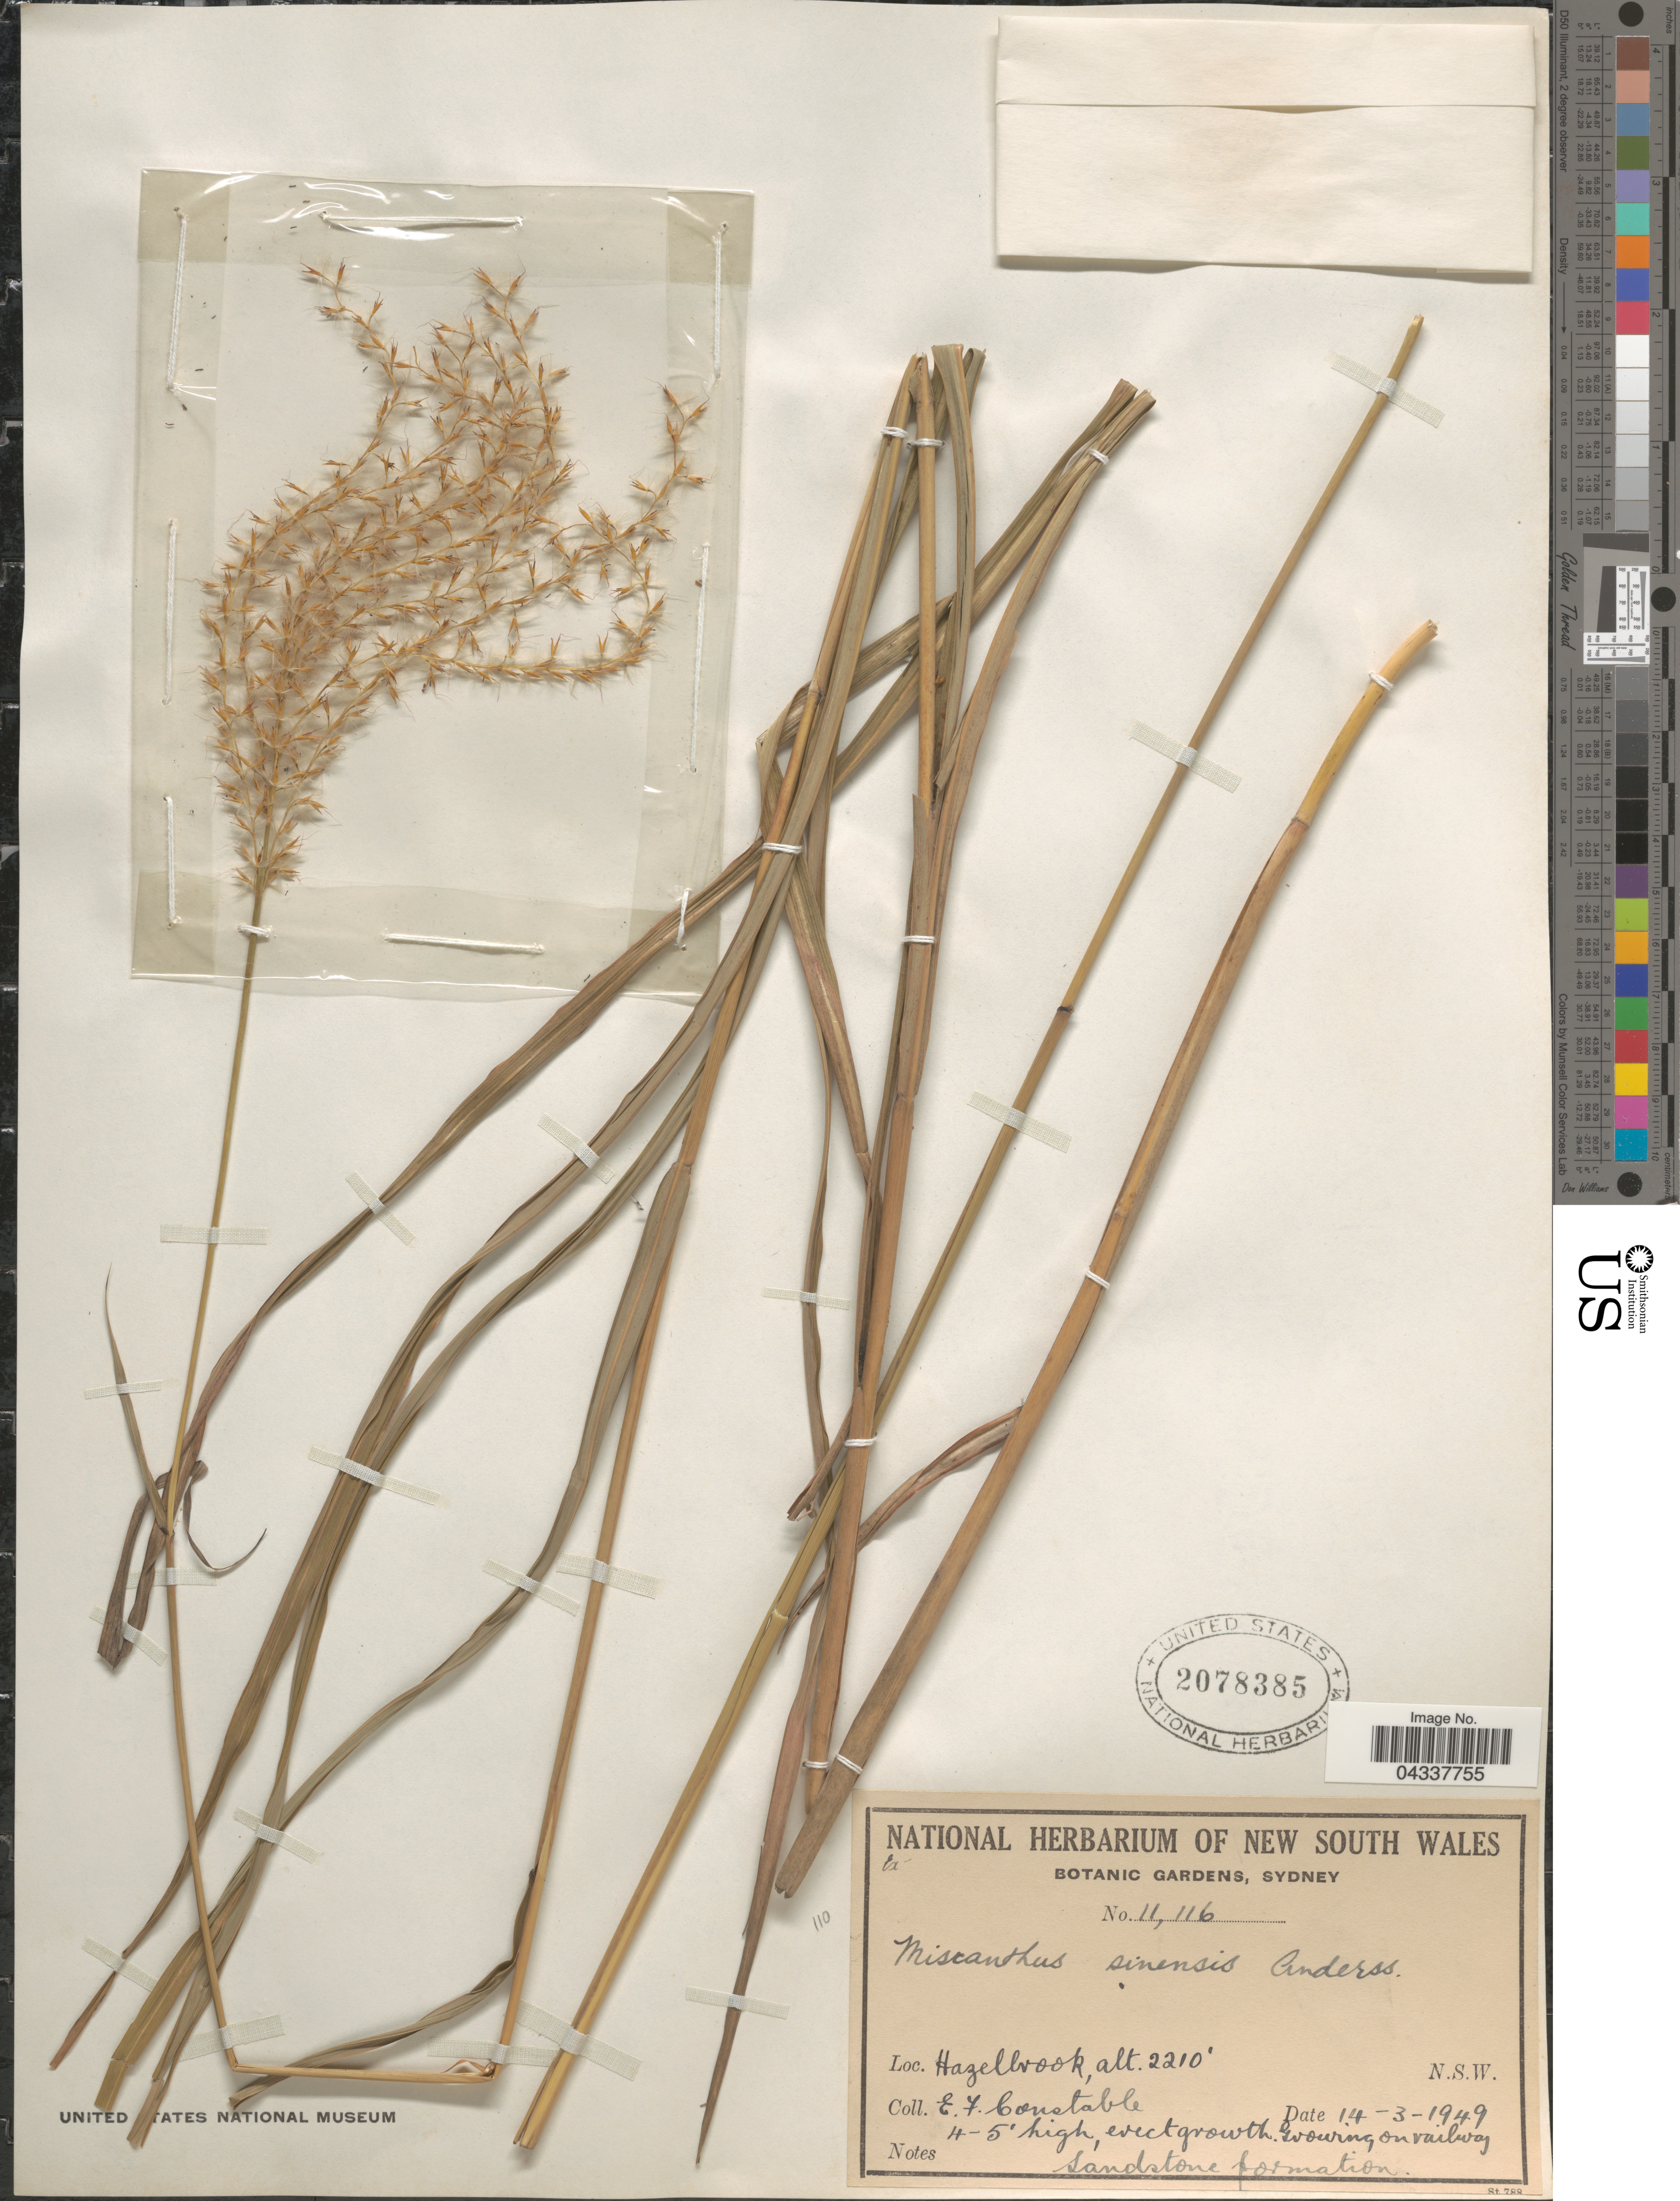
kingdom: Plantae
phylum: Tracheophyta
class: Liliopsida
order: Poales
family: Poaceae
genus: Miscanthus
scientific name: Miscanthus sinensis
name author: Andersson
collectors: E. F. Constable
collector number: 11116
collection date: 1949-03-14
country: Australia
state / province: New South Wales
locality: Hazelbrook.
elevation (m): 674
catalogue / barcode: US 2078385